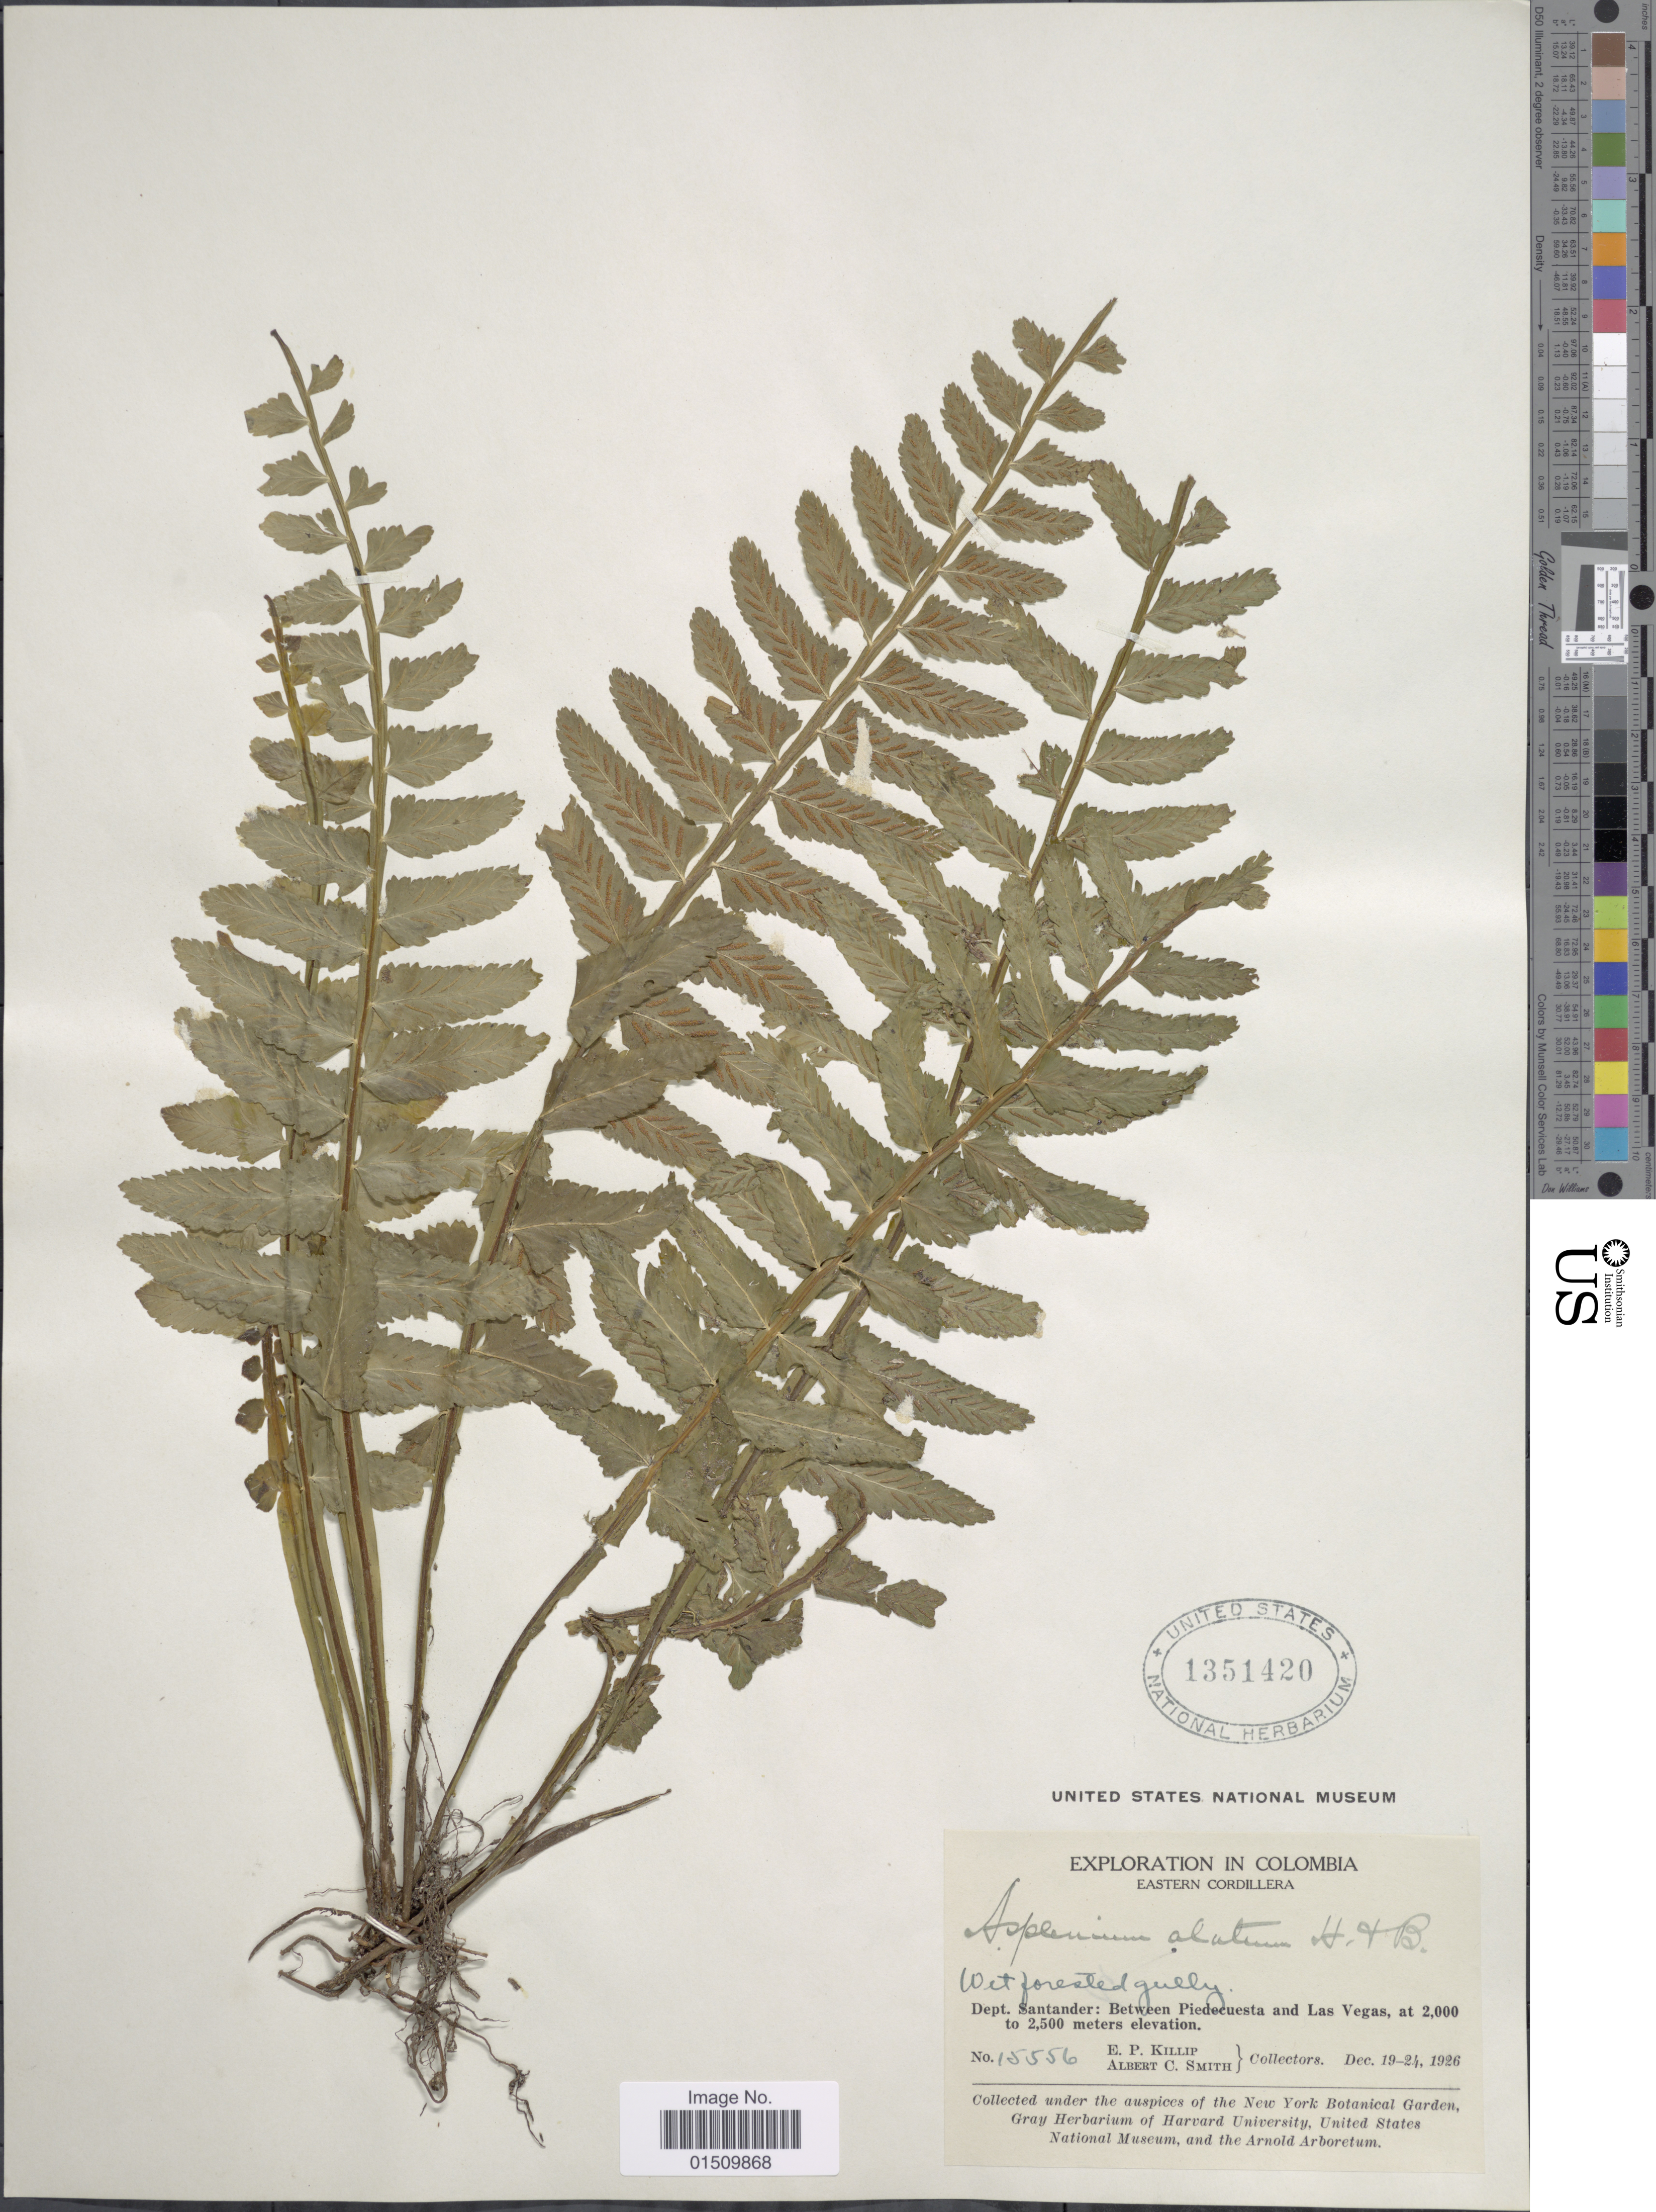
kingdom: Plantae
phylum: Tracheophyta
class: Polypodiopsida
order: Polypodiales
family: Aspleniaceae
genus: Asplenium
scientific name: Asplenium alatum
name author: Humb. & Bonpl. ex Willd.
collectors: E. P. Killip & A. C. Smith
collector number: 15556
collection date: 1926-12-19/1926-12-24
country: Colombia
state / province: Santander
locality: Colombia, eastern Cordillera, Dept. Santander: Between Piedecuesta and Las Vegas.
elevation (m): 2000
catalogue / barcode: US 1351420